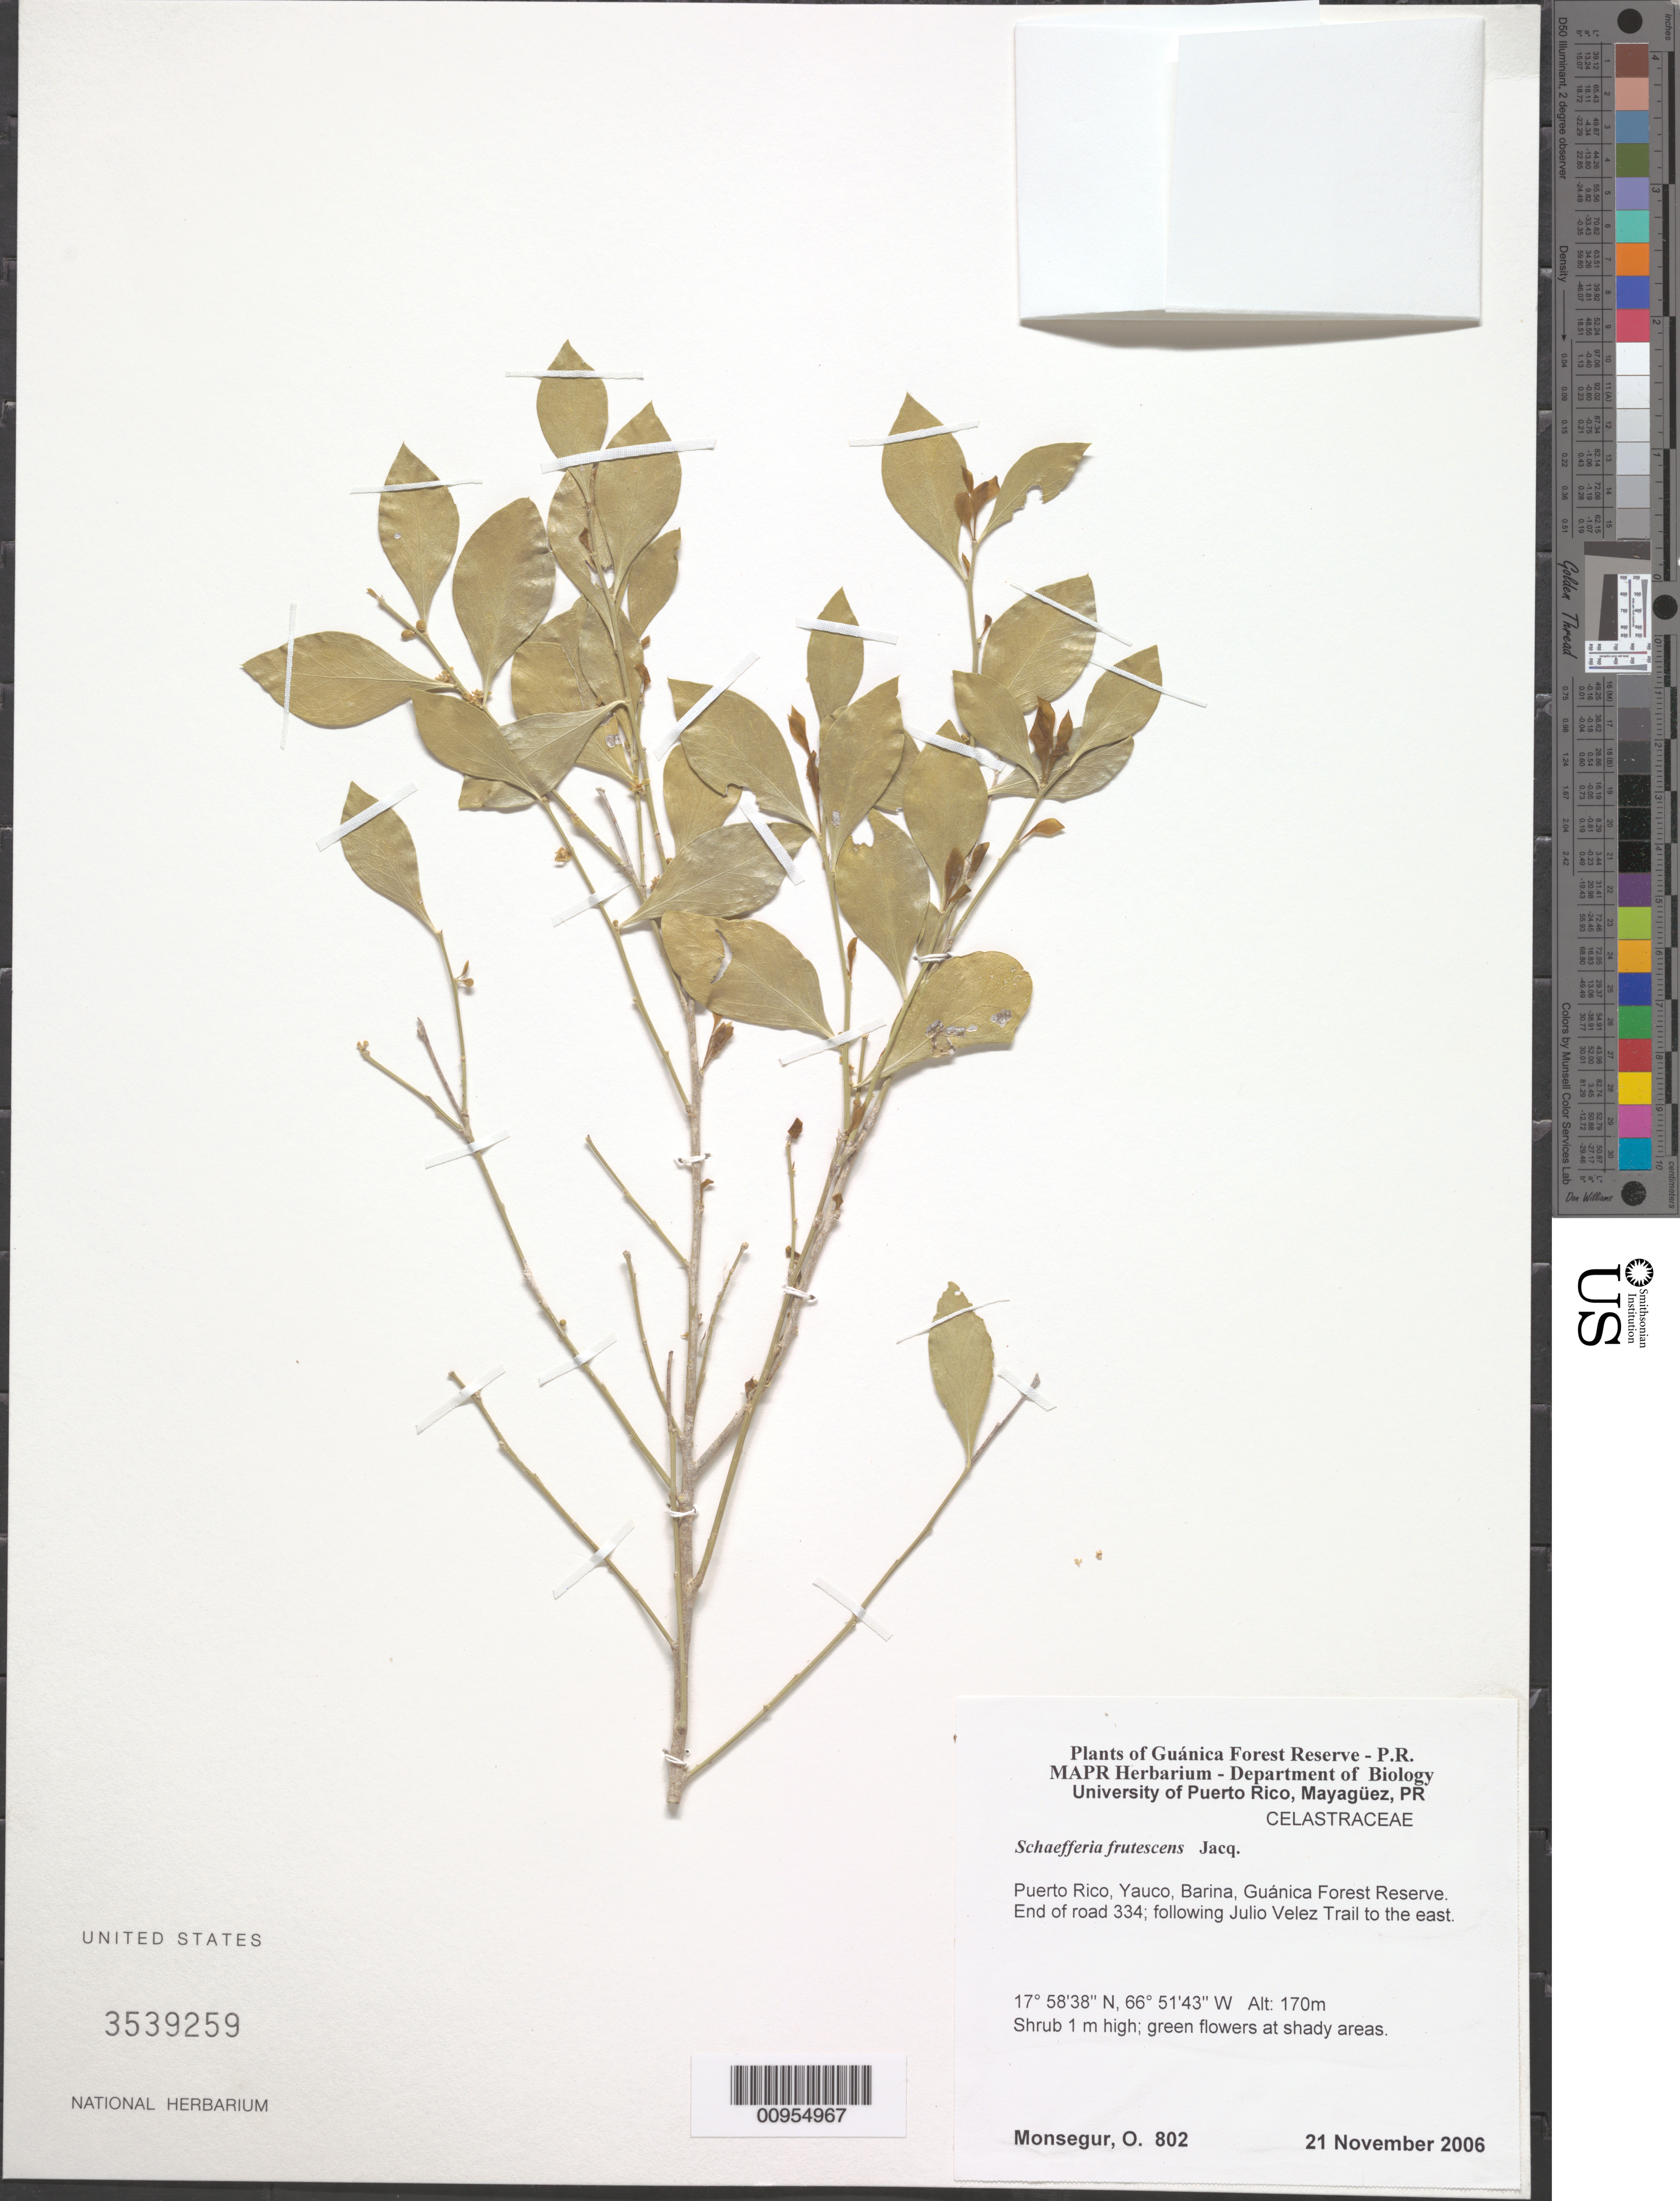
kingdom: Plantae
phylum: Tracheophyta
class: Magnoliopsida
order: Celastrales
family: Celastraceae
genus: Schaefferia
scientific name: Schaefferia frutescens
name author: Jacq.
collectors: O. Monsegur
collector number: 802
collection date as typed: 21 Nov 2006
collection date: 2006-11-21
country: Puerto Rico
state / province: Yauco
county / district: Barina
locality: Guánica Forest Reserve. End of road 334; following Julio Vélez Trail to the east.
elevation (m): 170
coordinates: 17.58375, 66.51425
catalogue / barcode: US 3539259